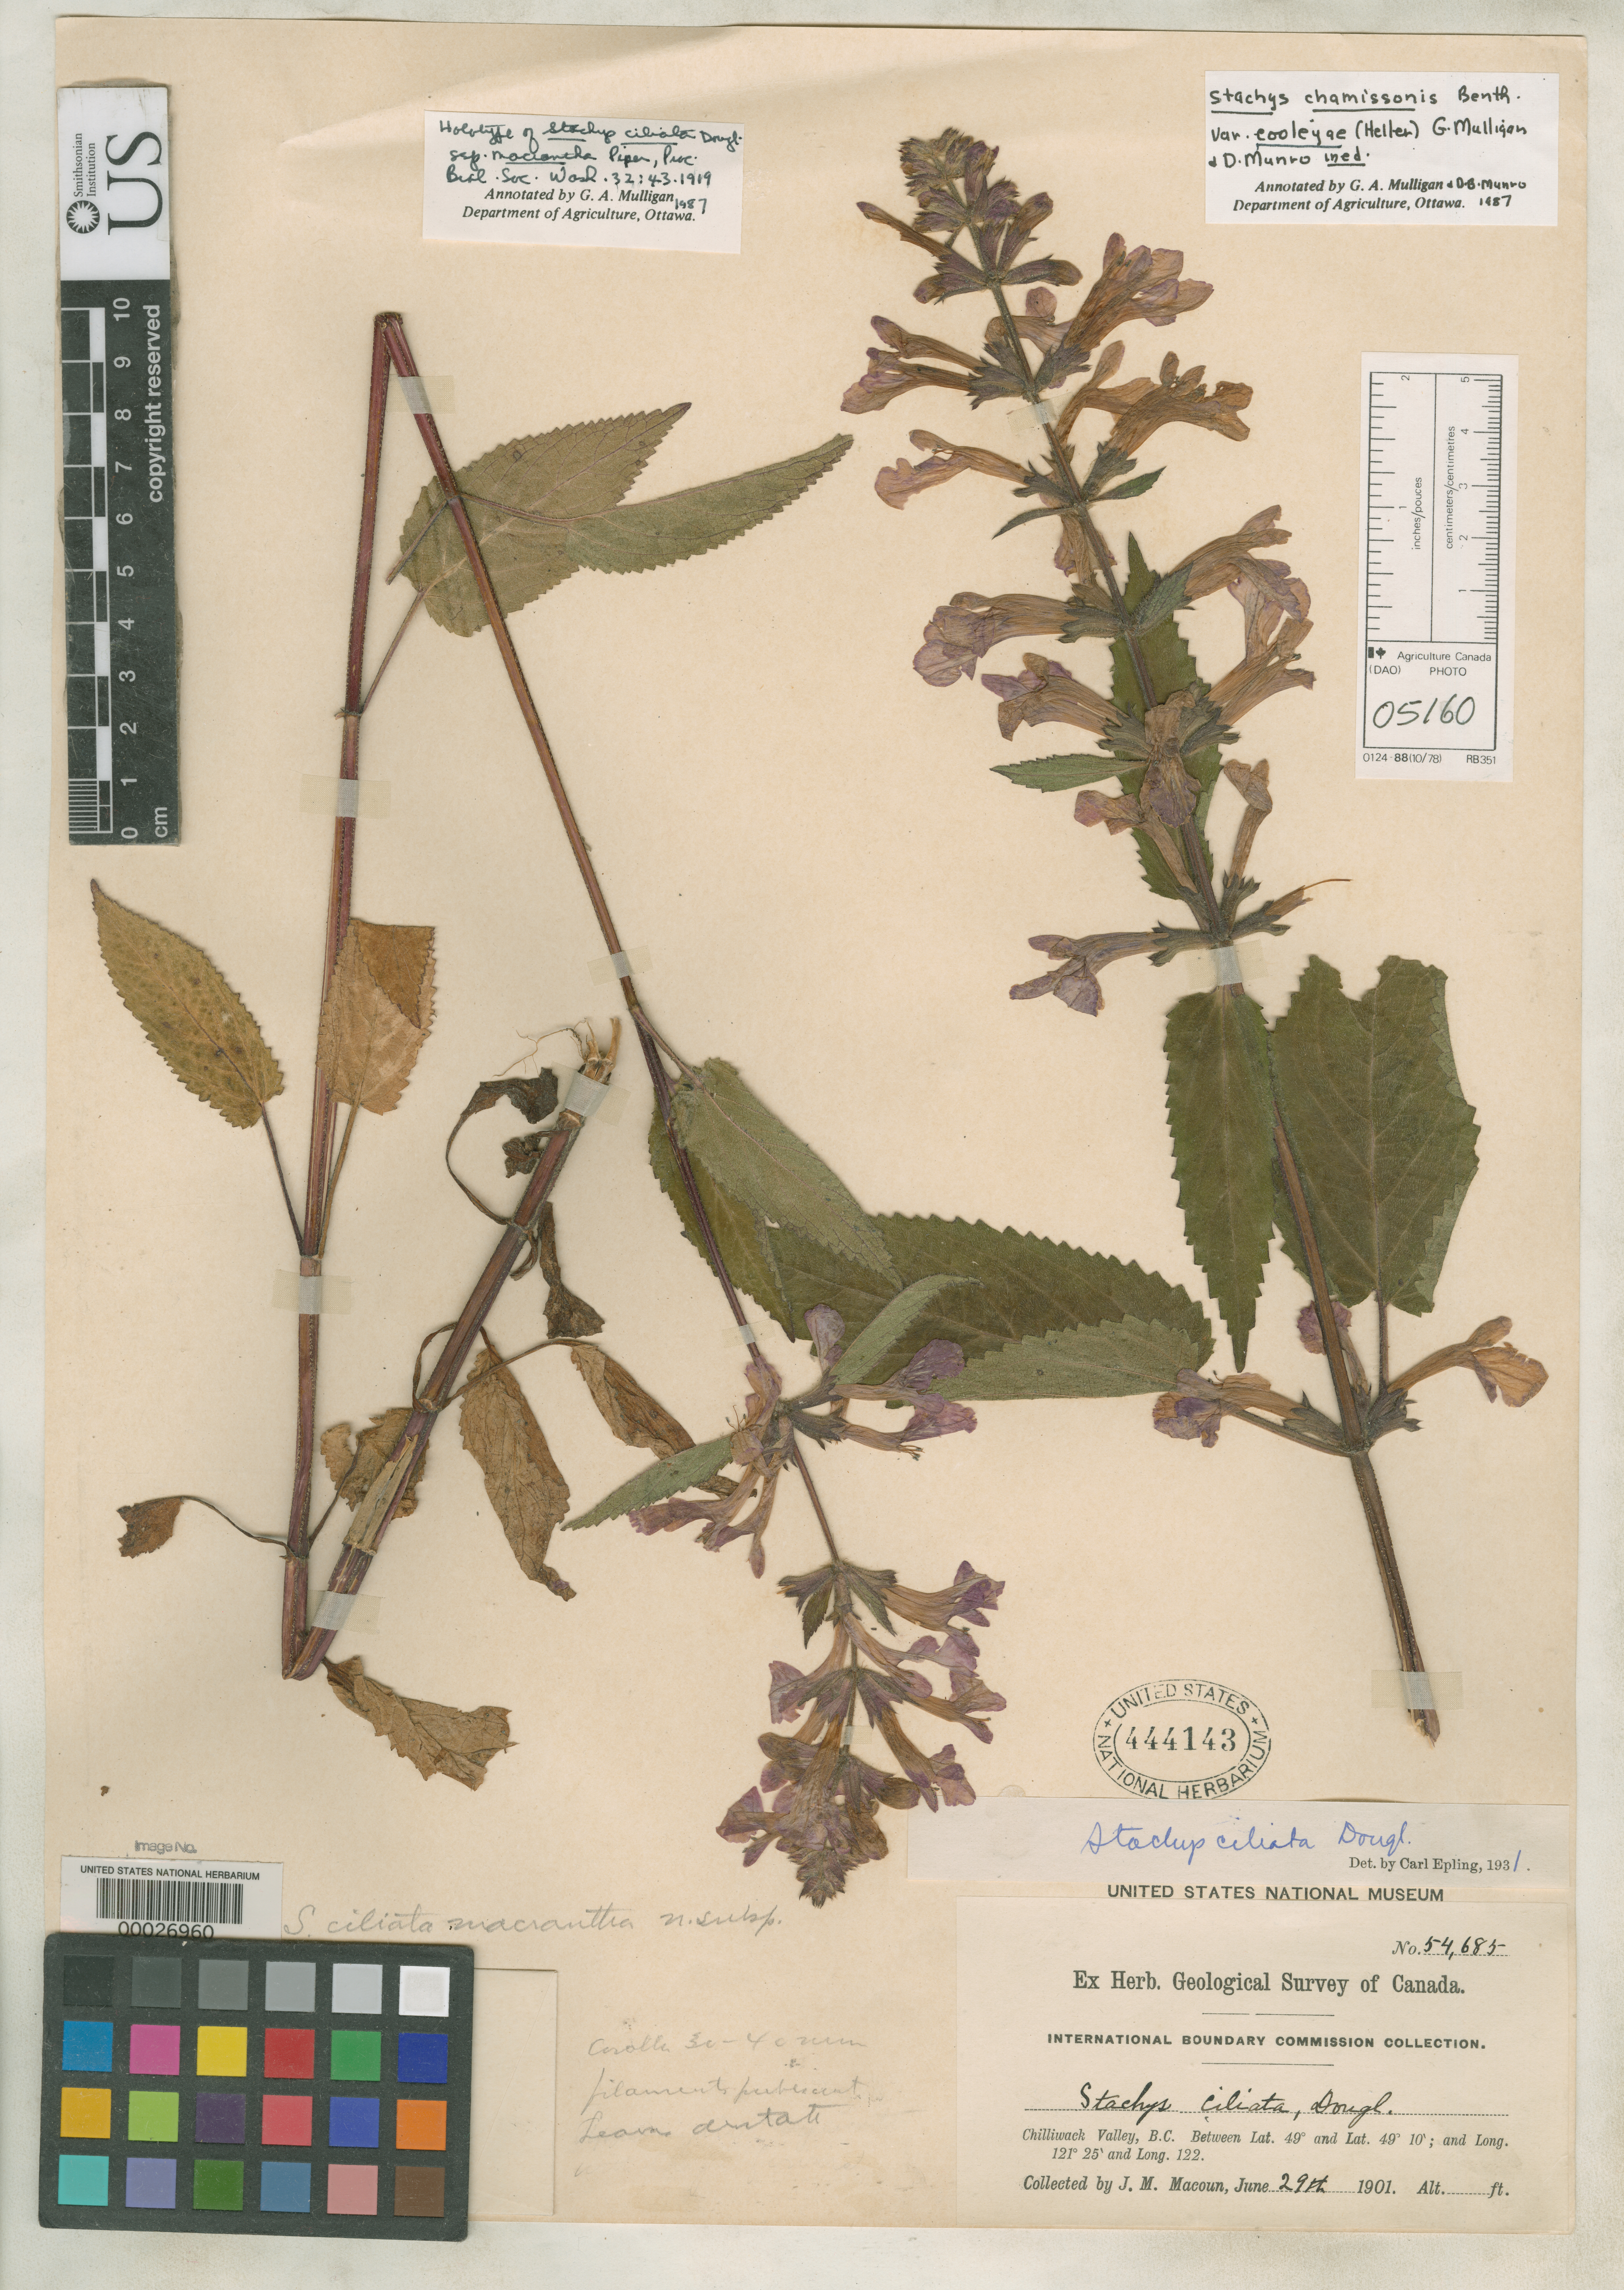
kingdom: Plantae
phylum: Tracheophyta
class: Magnoliopsida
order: Lamiales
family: Lamiaceae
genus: Stachys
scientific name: Stachys ciliata subsp. macrantha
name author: Piper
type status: Holotype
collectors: J. M. Macoun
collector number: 54685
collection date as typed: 29 Jun 1901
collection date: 1901-06-29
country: Canada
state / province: British Columbia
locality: Chilliwack valley.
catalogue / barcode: US 444143